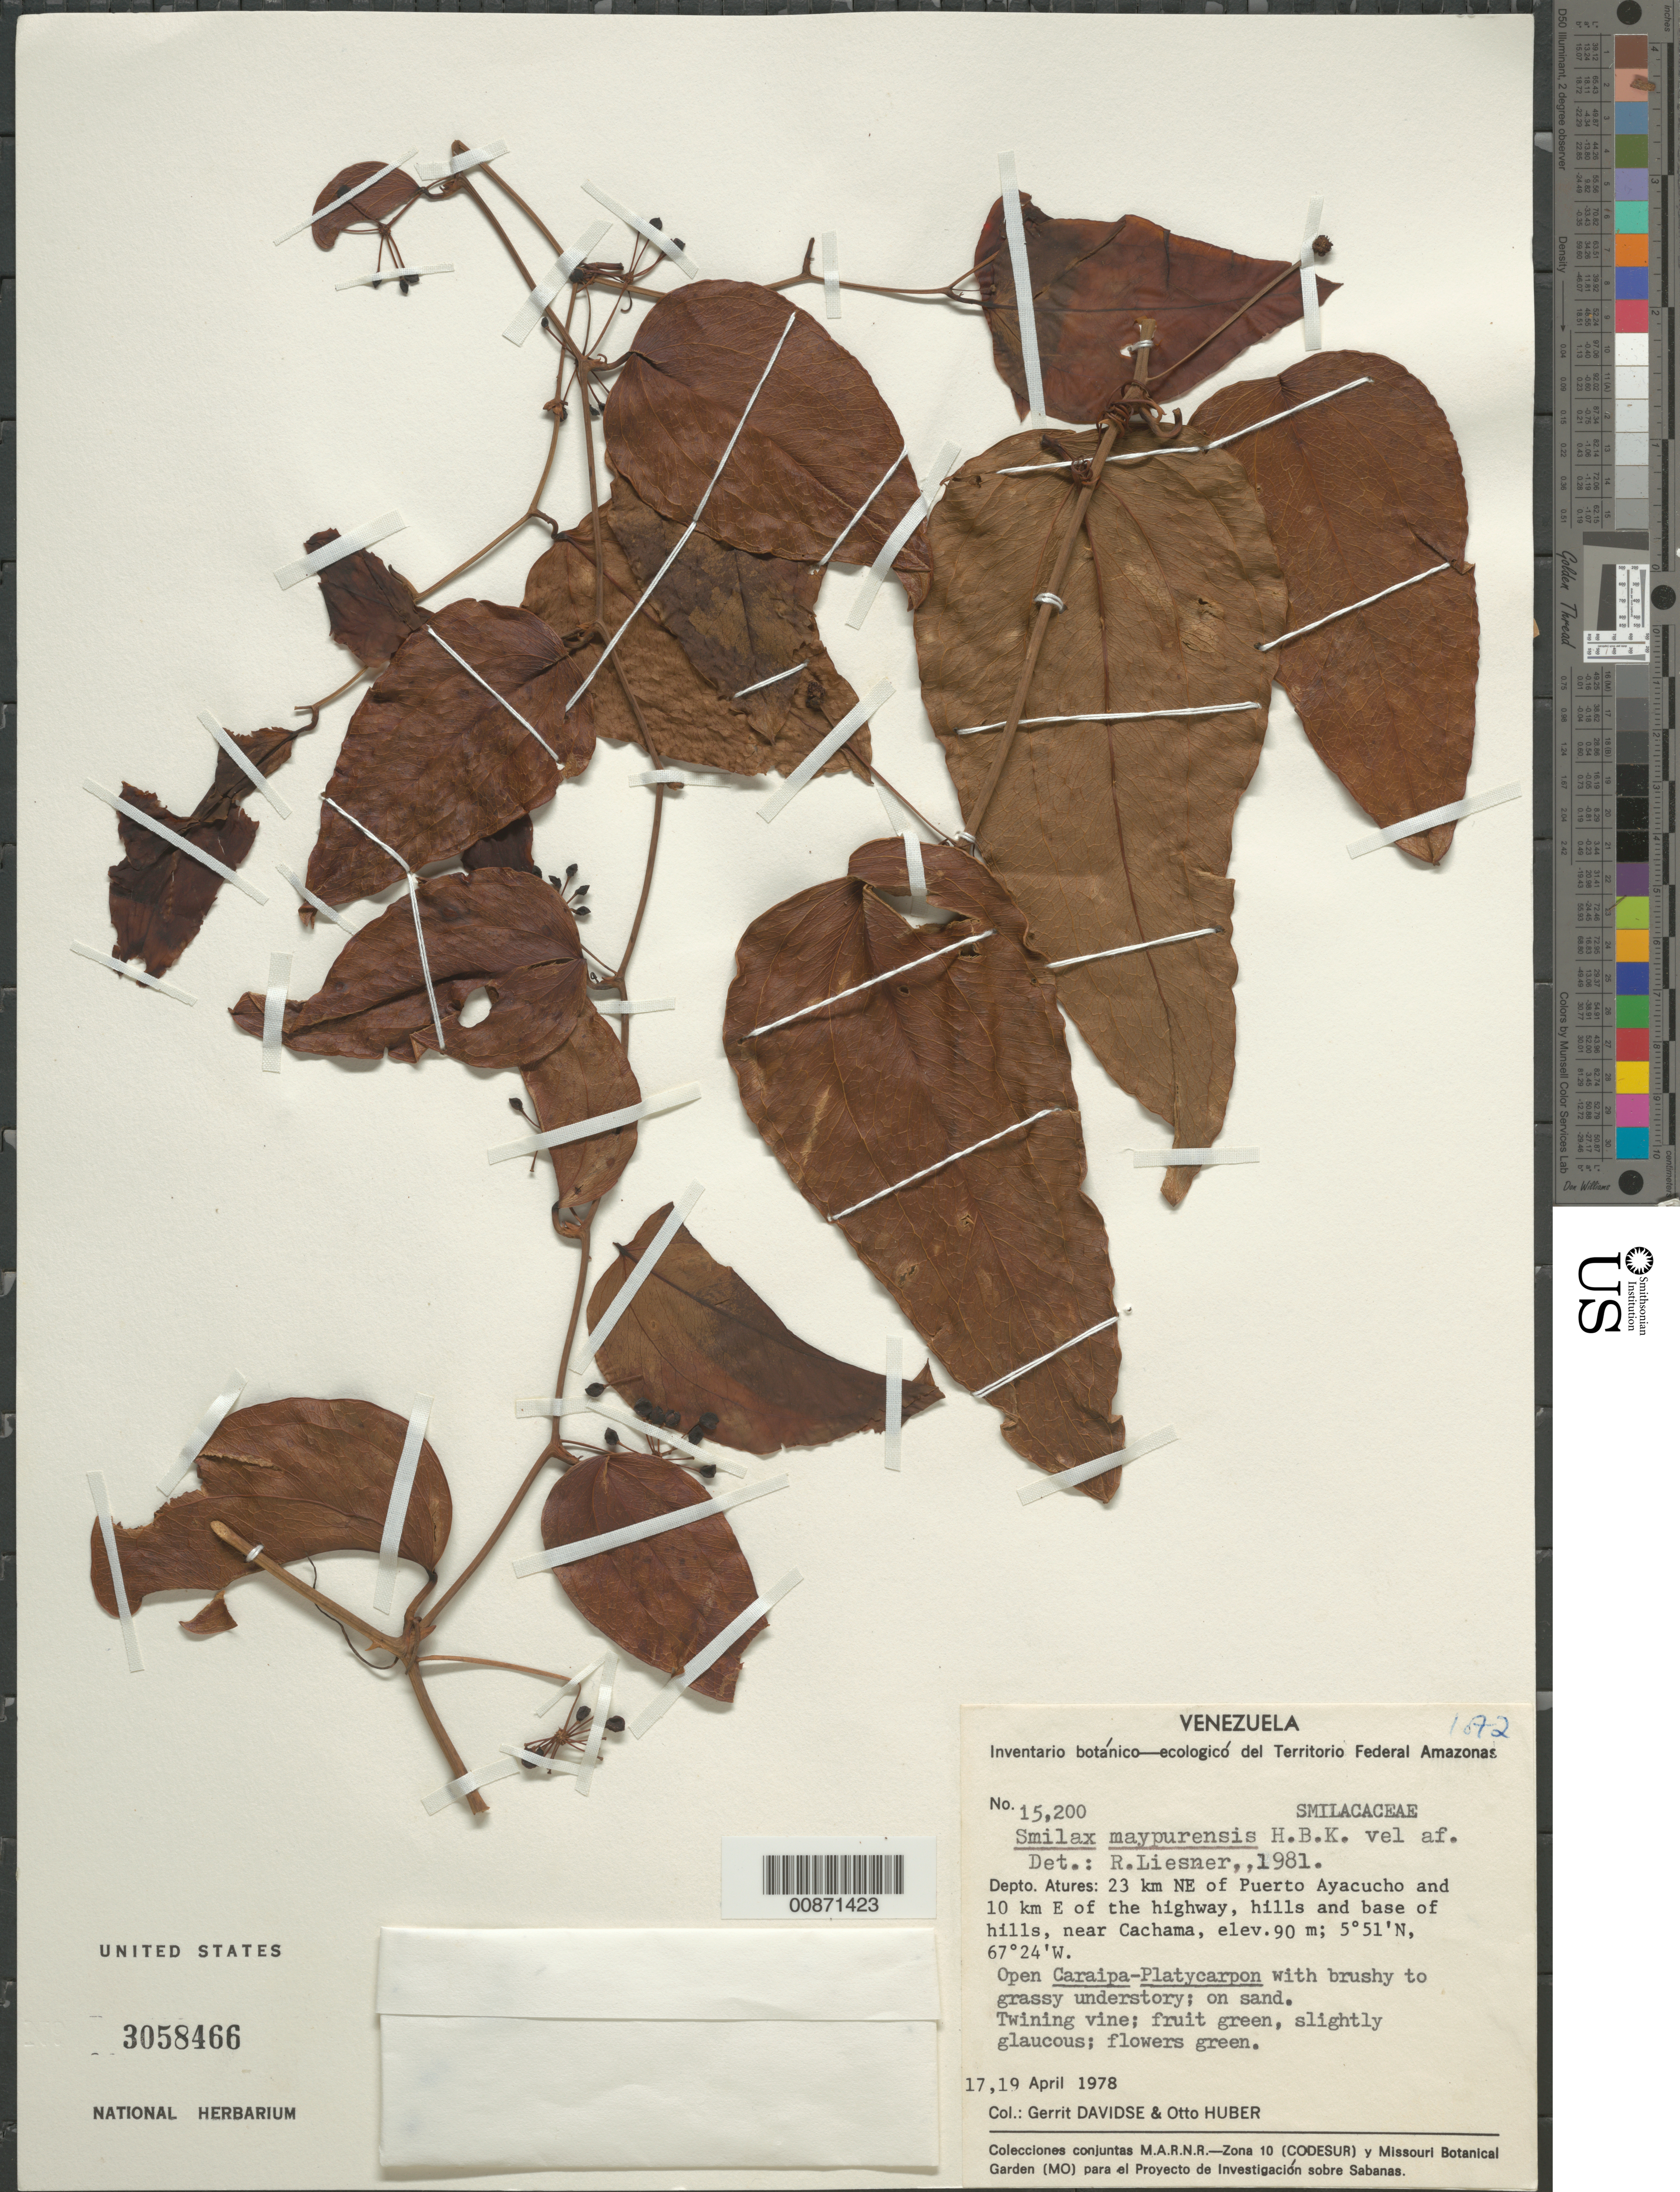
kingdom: Plantae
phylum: Tracheophyta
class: Liliopsida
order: Liliales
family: Smilacaceae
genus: Smilax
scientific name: Smilax maypurensis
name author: Humb. & Bonpl. ex Willd.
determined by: Liesner, R. L.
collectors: G. Davidse & O. Huber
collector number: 15200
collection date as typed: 17-Apr-78 and 19-Apr-78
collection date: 1978-04-17,1978-04-19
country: Venezuela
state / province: Amazonas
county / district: Atures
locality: Puerto Ayacucho, 23 km NE of, 10 km E of highway to El Burro, near Cachama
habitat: Open Caraipa-Platycarpon with brushy to grassy understory; on sand; hills and base of hills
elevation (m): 90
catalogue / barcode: US 3058466